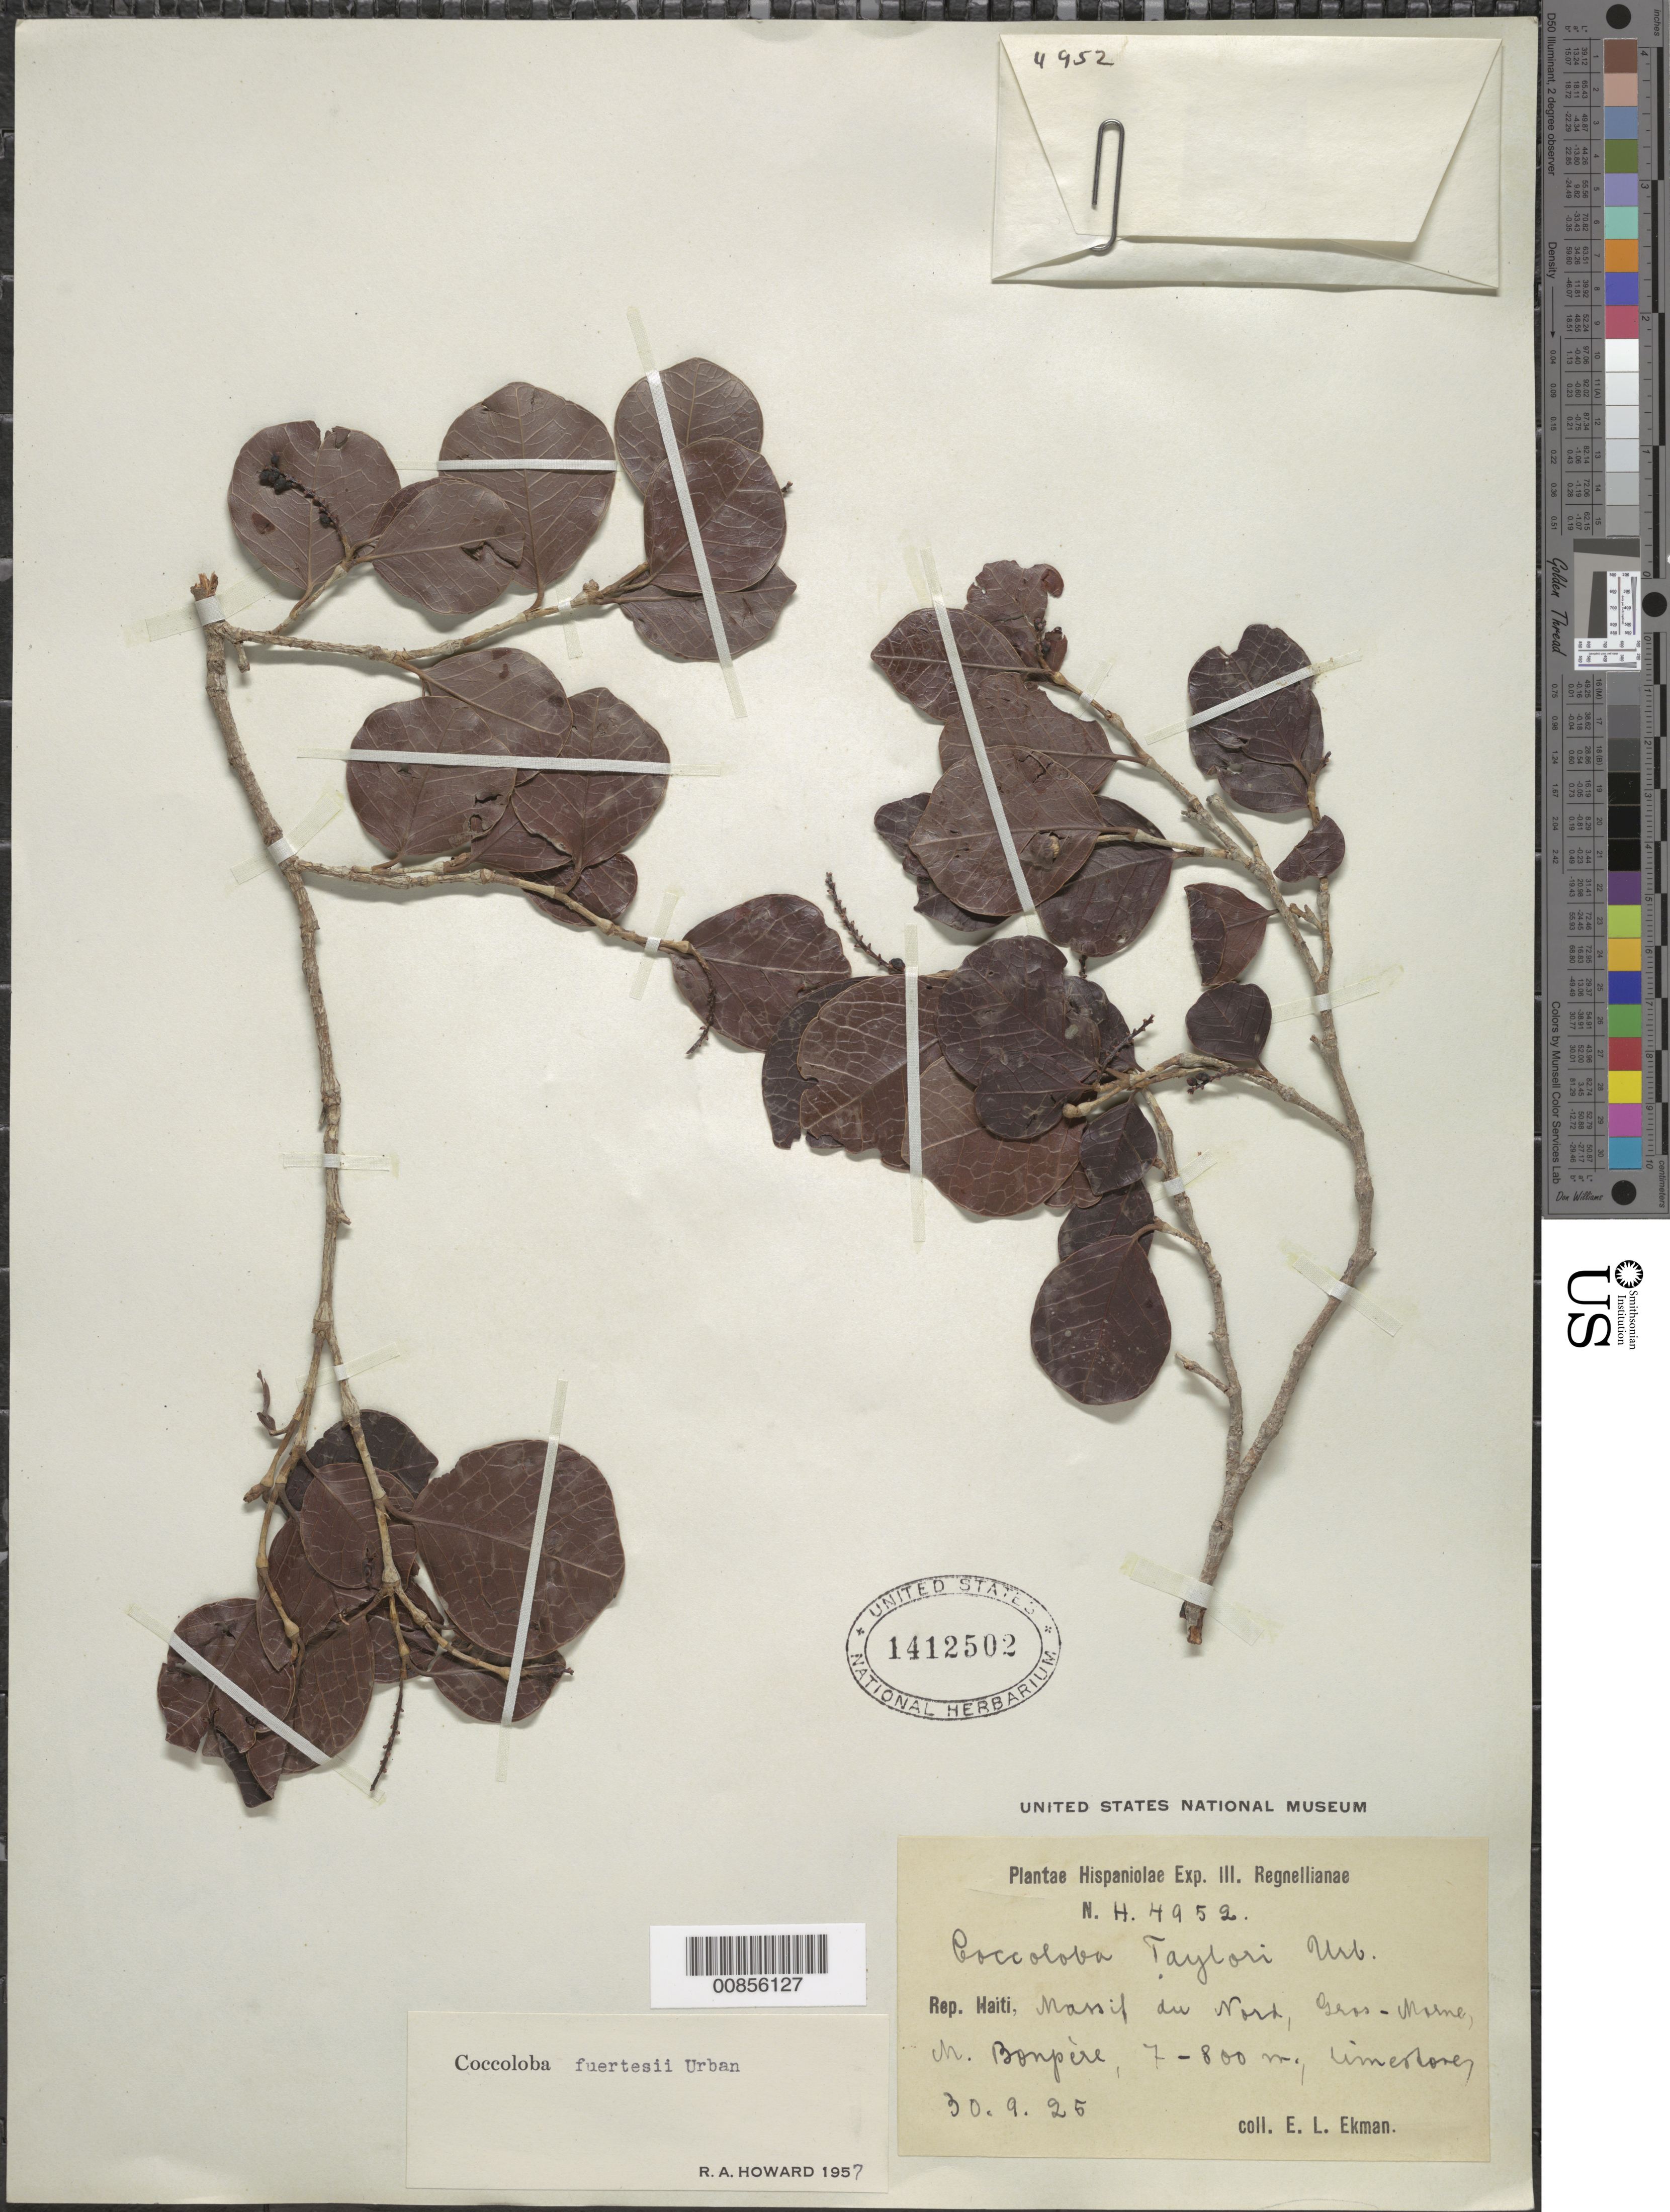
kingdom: Plantae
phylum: Tracheophyta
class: Magnoliopsida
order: Caryophyllales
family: Polygonaceae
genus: Coccoloba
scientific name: Coccoloba fuertesii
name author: Urb.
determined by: Howard, R. A.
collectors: E. L. Ekman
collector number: H 4952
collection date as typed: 30 Sep 1925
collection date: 1925-09-30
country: Haiti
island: Hispaniola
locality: Massif du Nord, Gros-Morne, M. Bonpère.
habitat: Limestone.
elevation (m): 700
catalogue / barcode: US 1412502